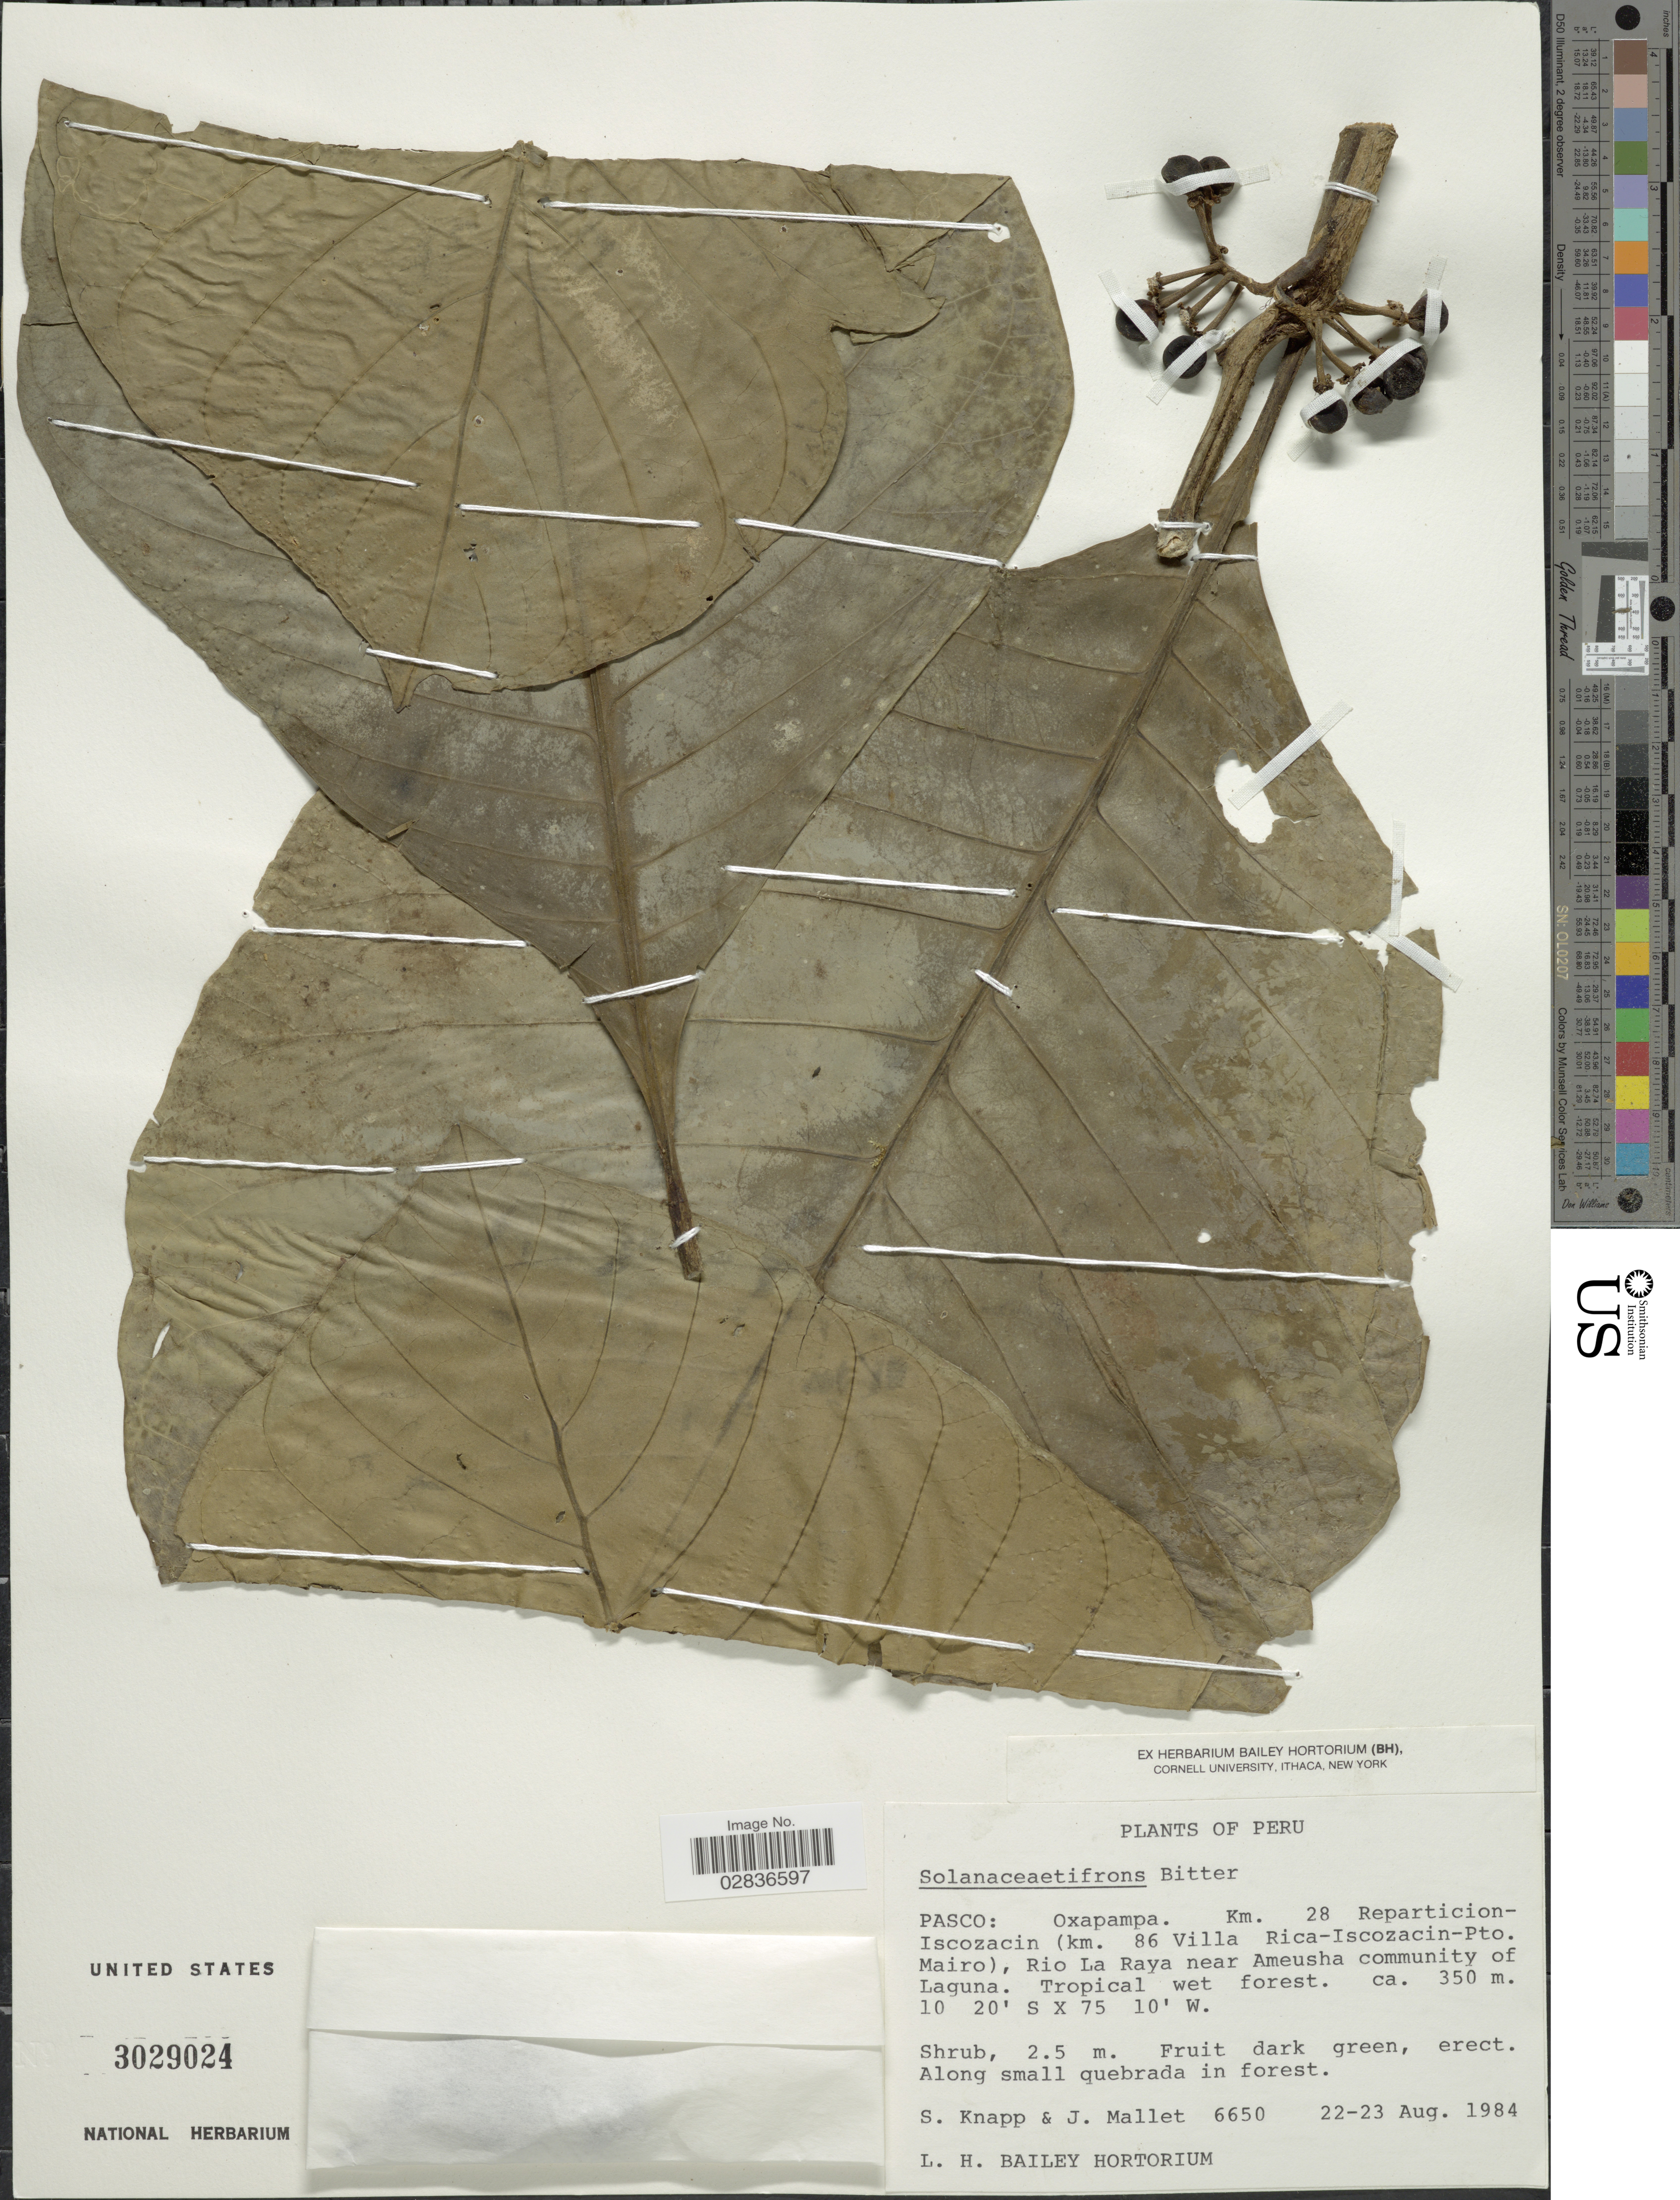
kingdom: Plantae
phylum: Tracheophyta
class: Magnoliopsida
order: Solanales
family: Solanaceae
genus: Solanum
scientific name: Solanum robustifrons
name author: Bitter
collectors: S. Knapp & J. Mallet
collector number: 6650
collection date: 1984-08-22/1984-08-23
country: Peru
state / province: Pasco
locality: Pasco: Oxapampa. Km. 28 Reparticion-Iscozacin (km. 86 Villa Rica-Iscozacin-Pto. Mairo), Rio La Raya near Ameusha community of Laguna.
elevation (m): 350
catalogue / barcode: US 3029024